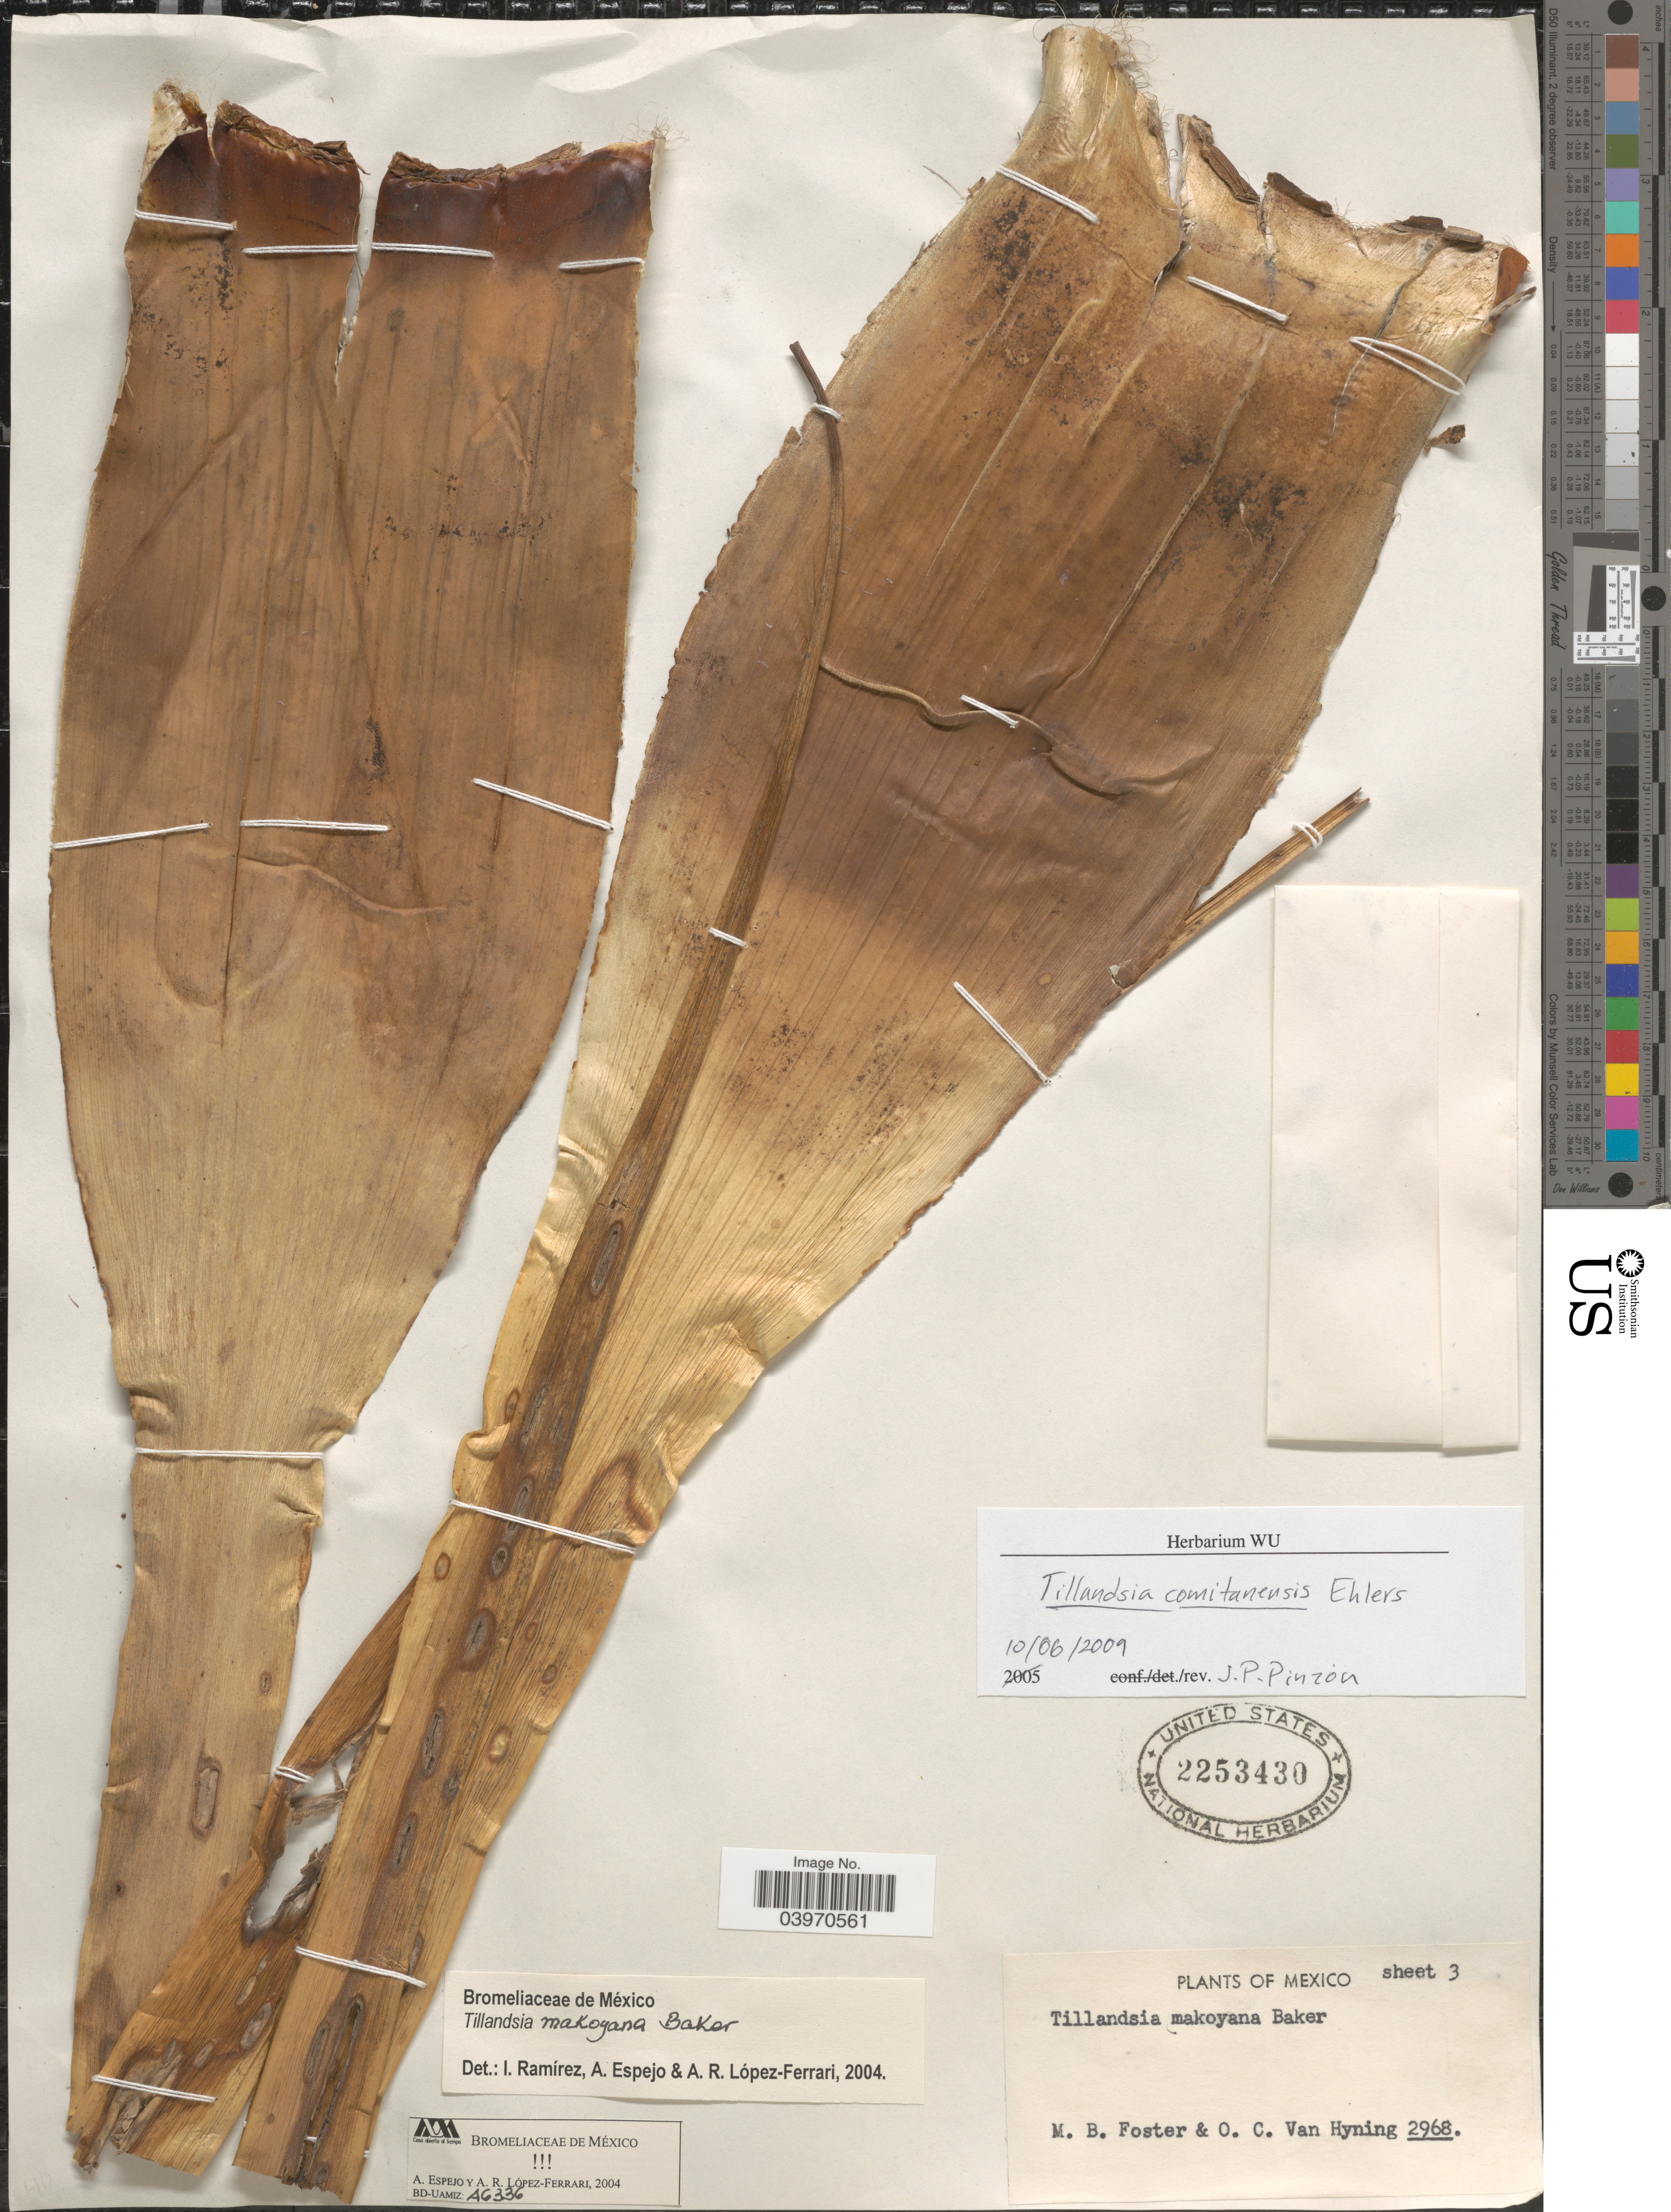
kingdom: Plantae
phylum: Tracheophyta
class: Liliopsida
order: Poales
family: Bromeliaceae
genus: Tillandsia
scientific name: Tillandsia comitanensis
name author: Ehlers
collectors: M. B. Foster & O. Van Hyning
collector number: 2968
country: Mexico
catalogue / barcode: US 2253430